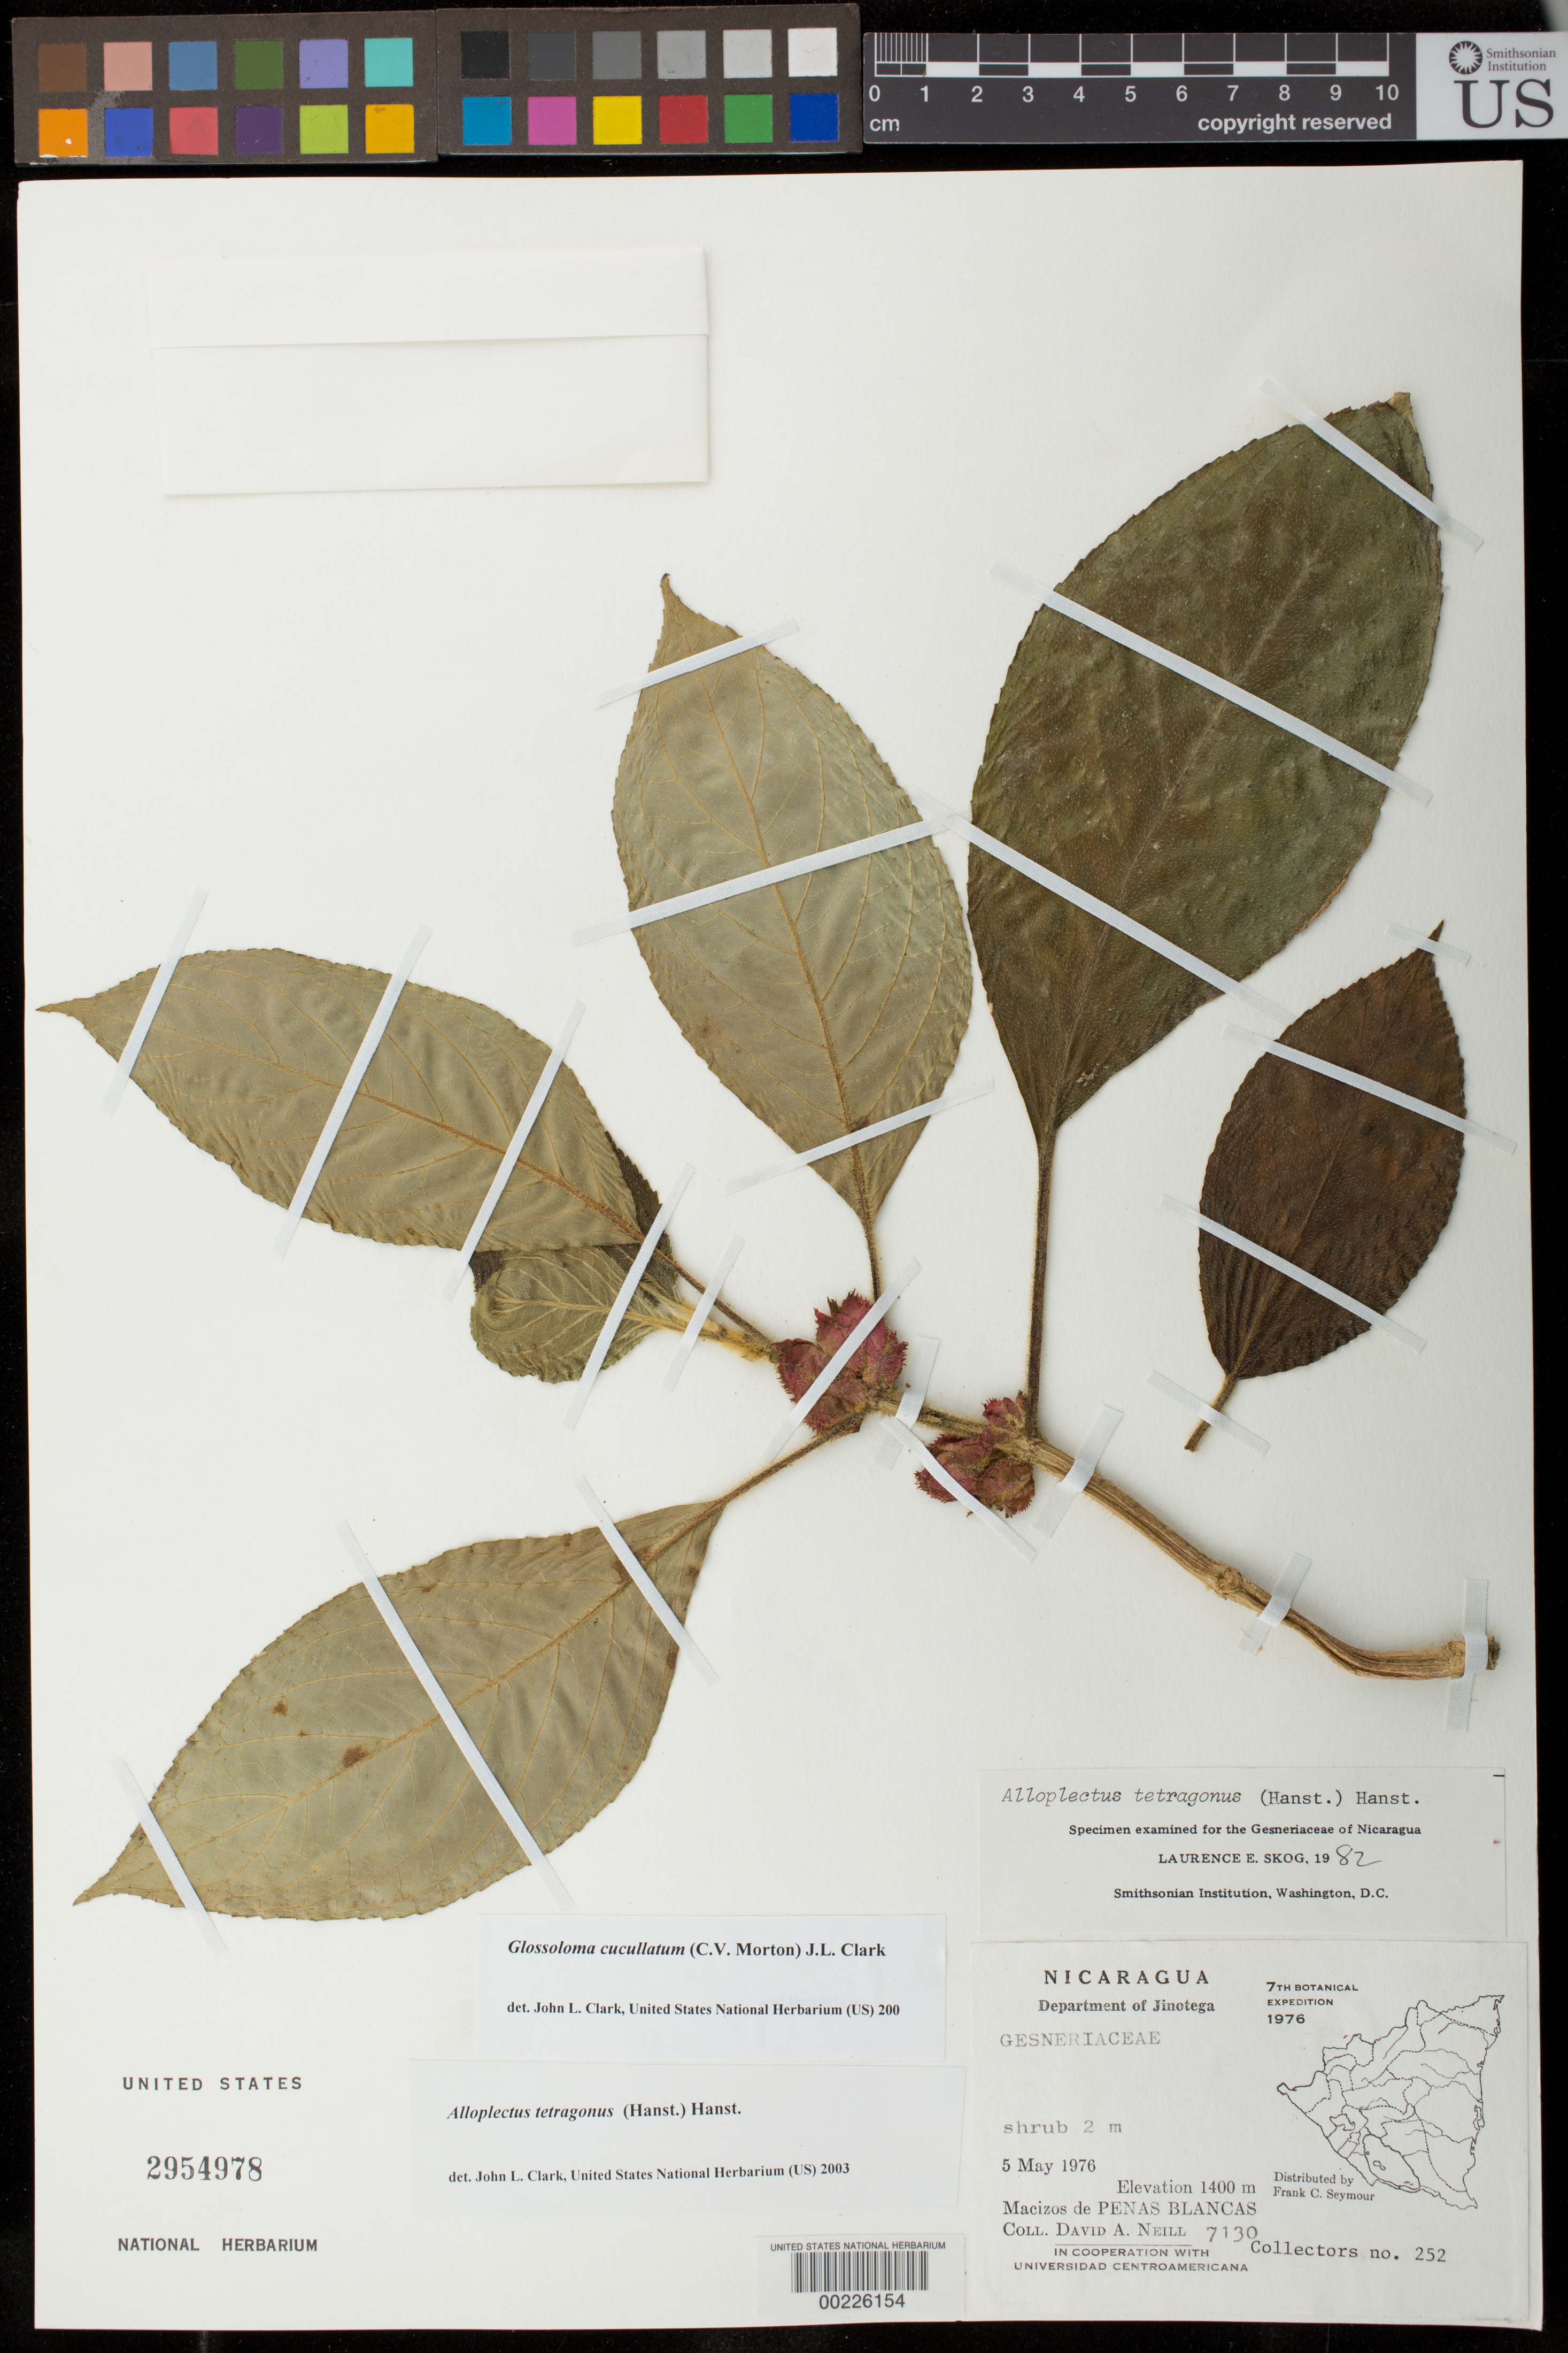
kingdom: Plantae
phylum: Tracheophyta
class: Magnoliopsida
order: Lamiales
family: Gesneriaceae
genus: Glossoloma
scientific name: Glossoloma cucullatum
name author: (C.V. Morton) J.L. Clark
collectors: D. A. Neill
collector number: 252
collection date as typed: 05 May 1976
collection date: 1976-05-05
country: Nicaragua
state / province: Jinotega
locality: Macizos de Penas Blancas; 1 km E of San Marcos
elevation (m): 1400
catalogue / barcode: US 2954978